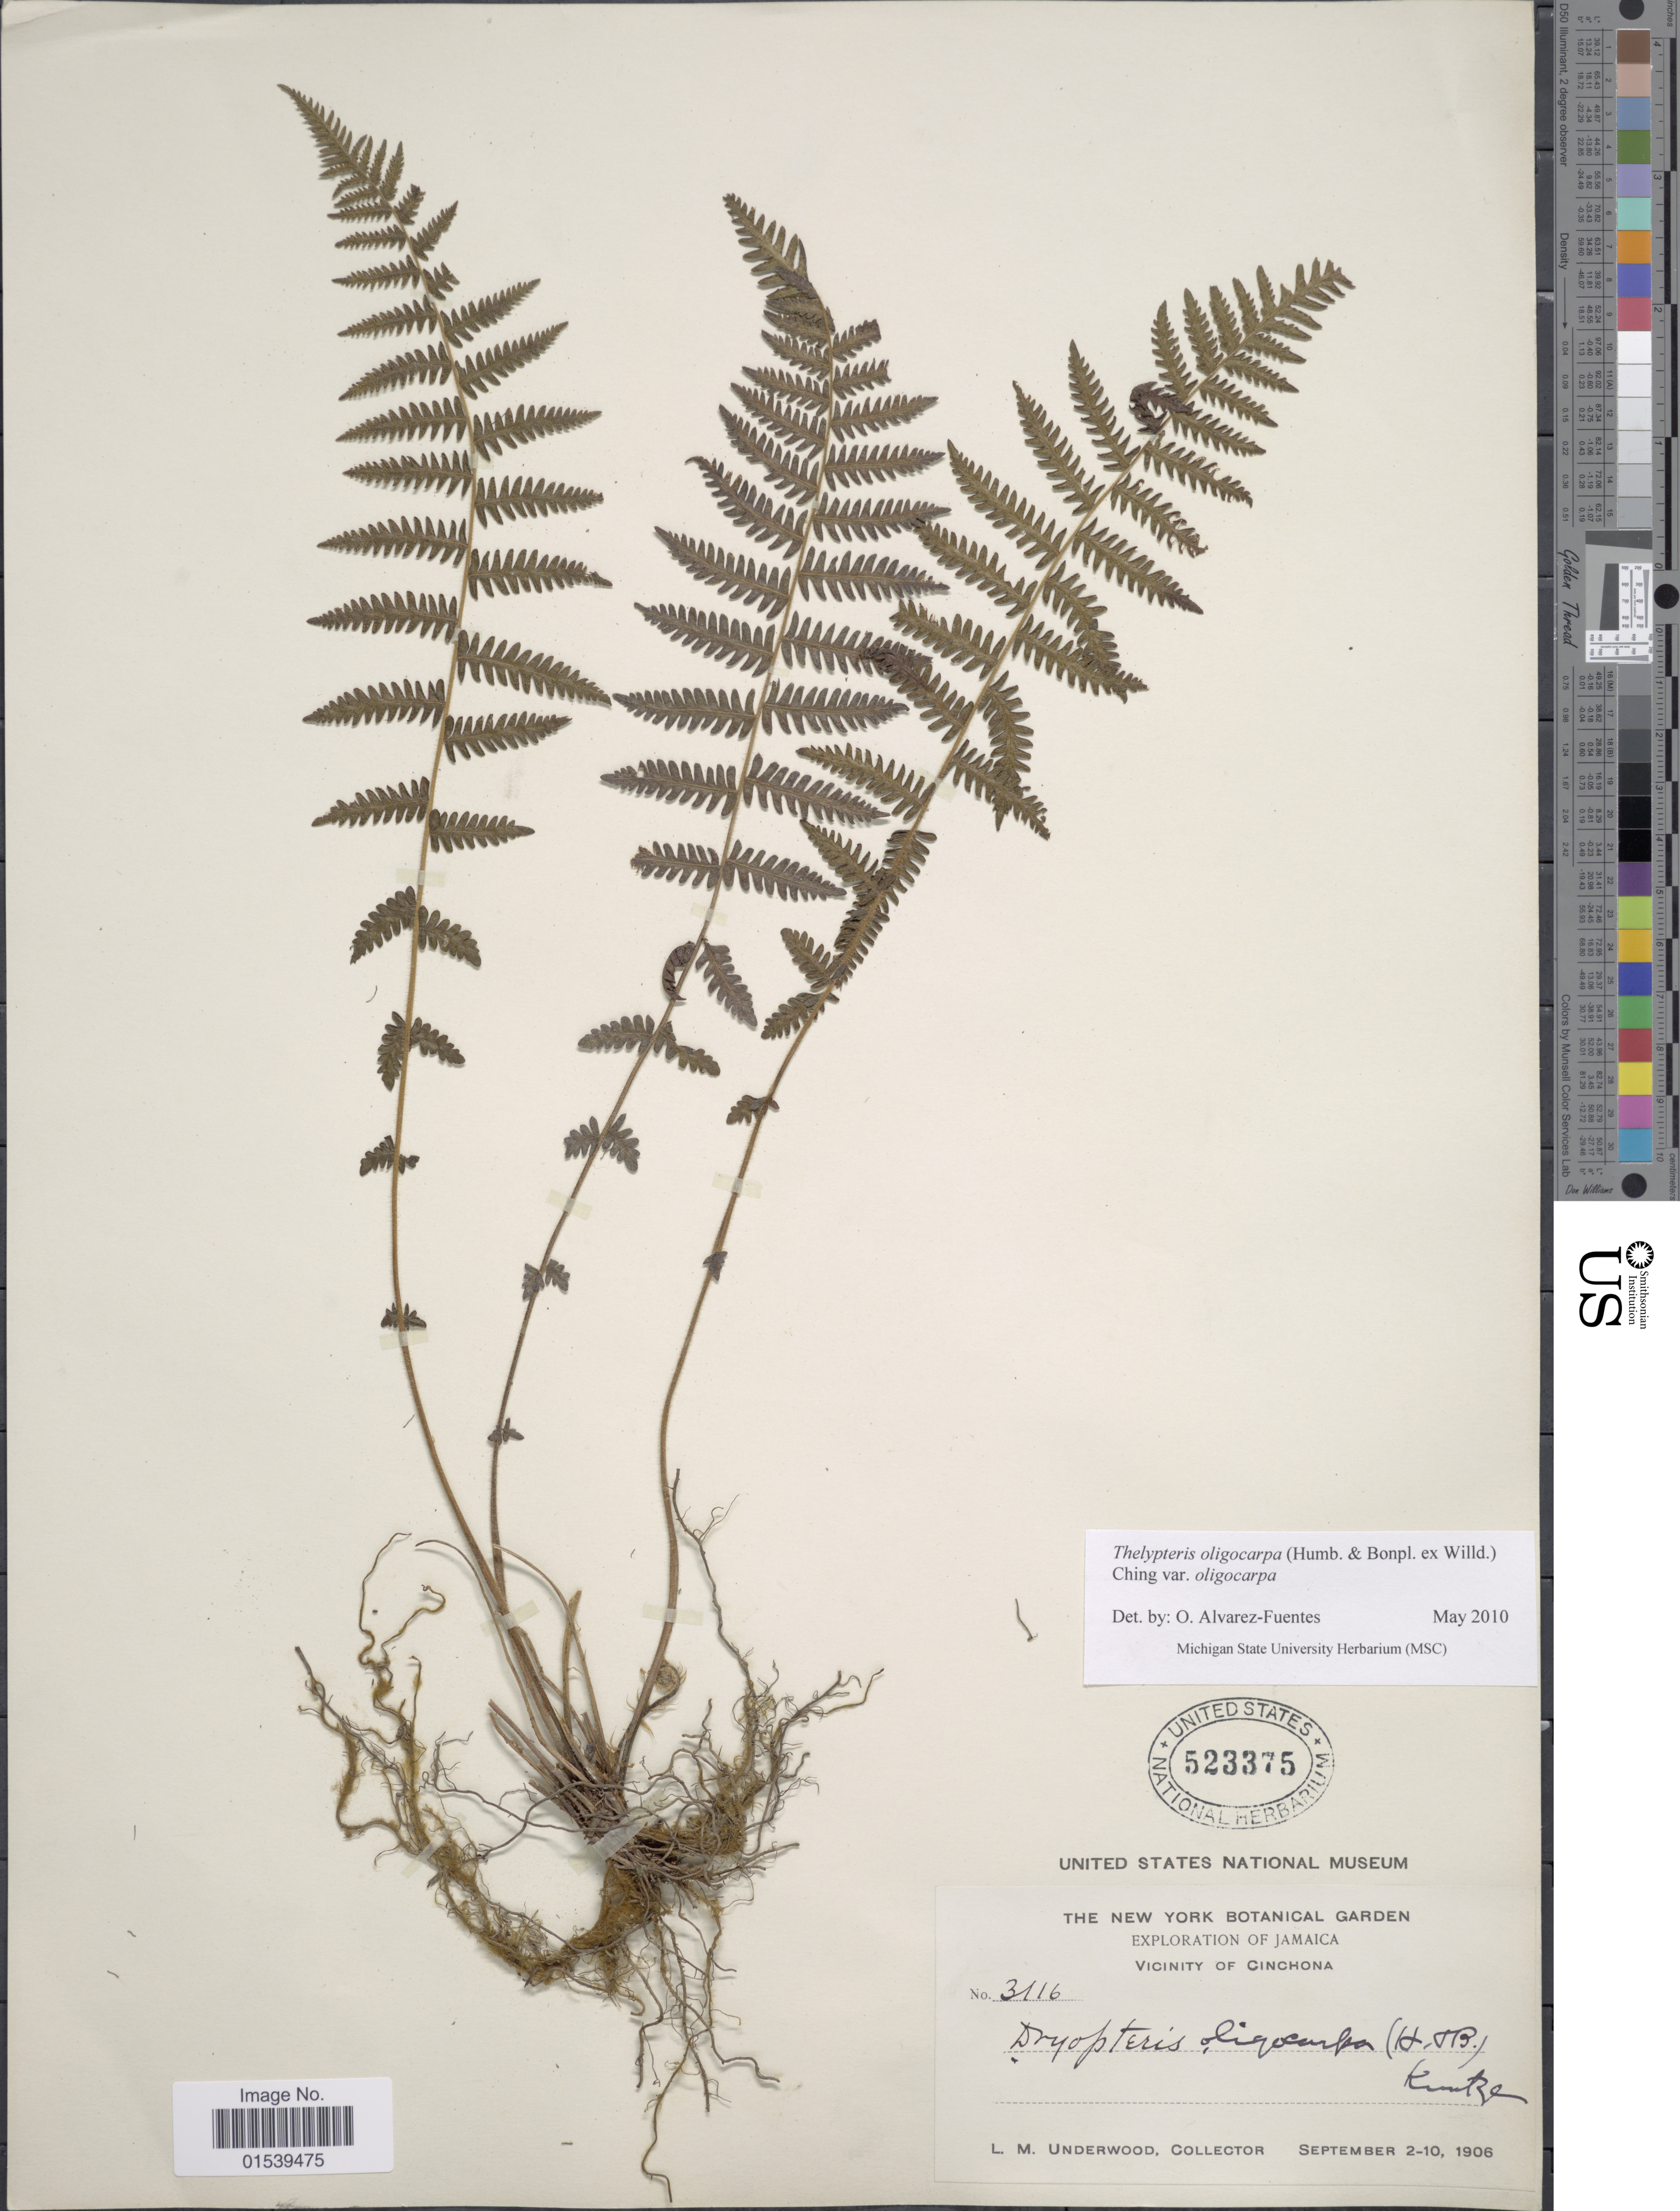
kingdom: Plantae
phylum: Tracheophyta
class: Polypodiopsida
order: Polypodiales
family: Thelypteridaceae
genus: Amauropelta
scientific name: Amauropelta oligocarpa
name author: (Humb. & Bonpl. ex Willd.) Pic. Serm.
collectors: L. M. Underwood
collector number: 3116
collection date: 1906-09-02/1906-09-10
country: Jamaica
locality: Vicinity of Cinchona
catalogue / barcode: US 523375